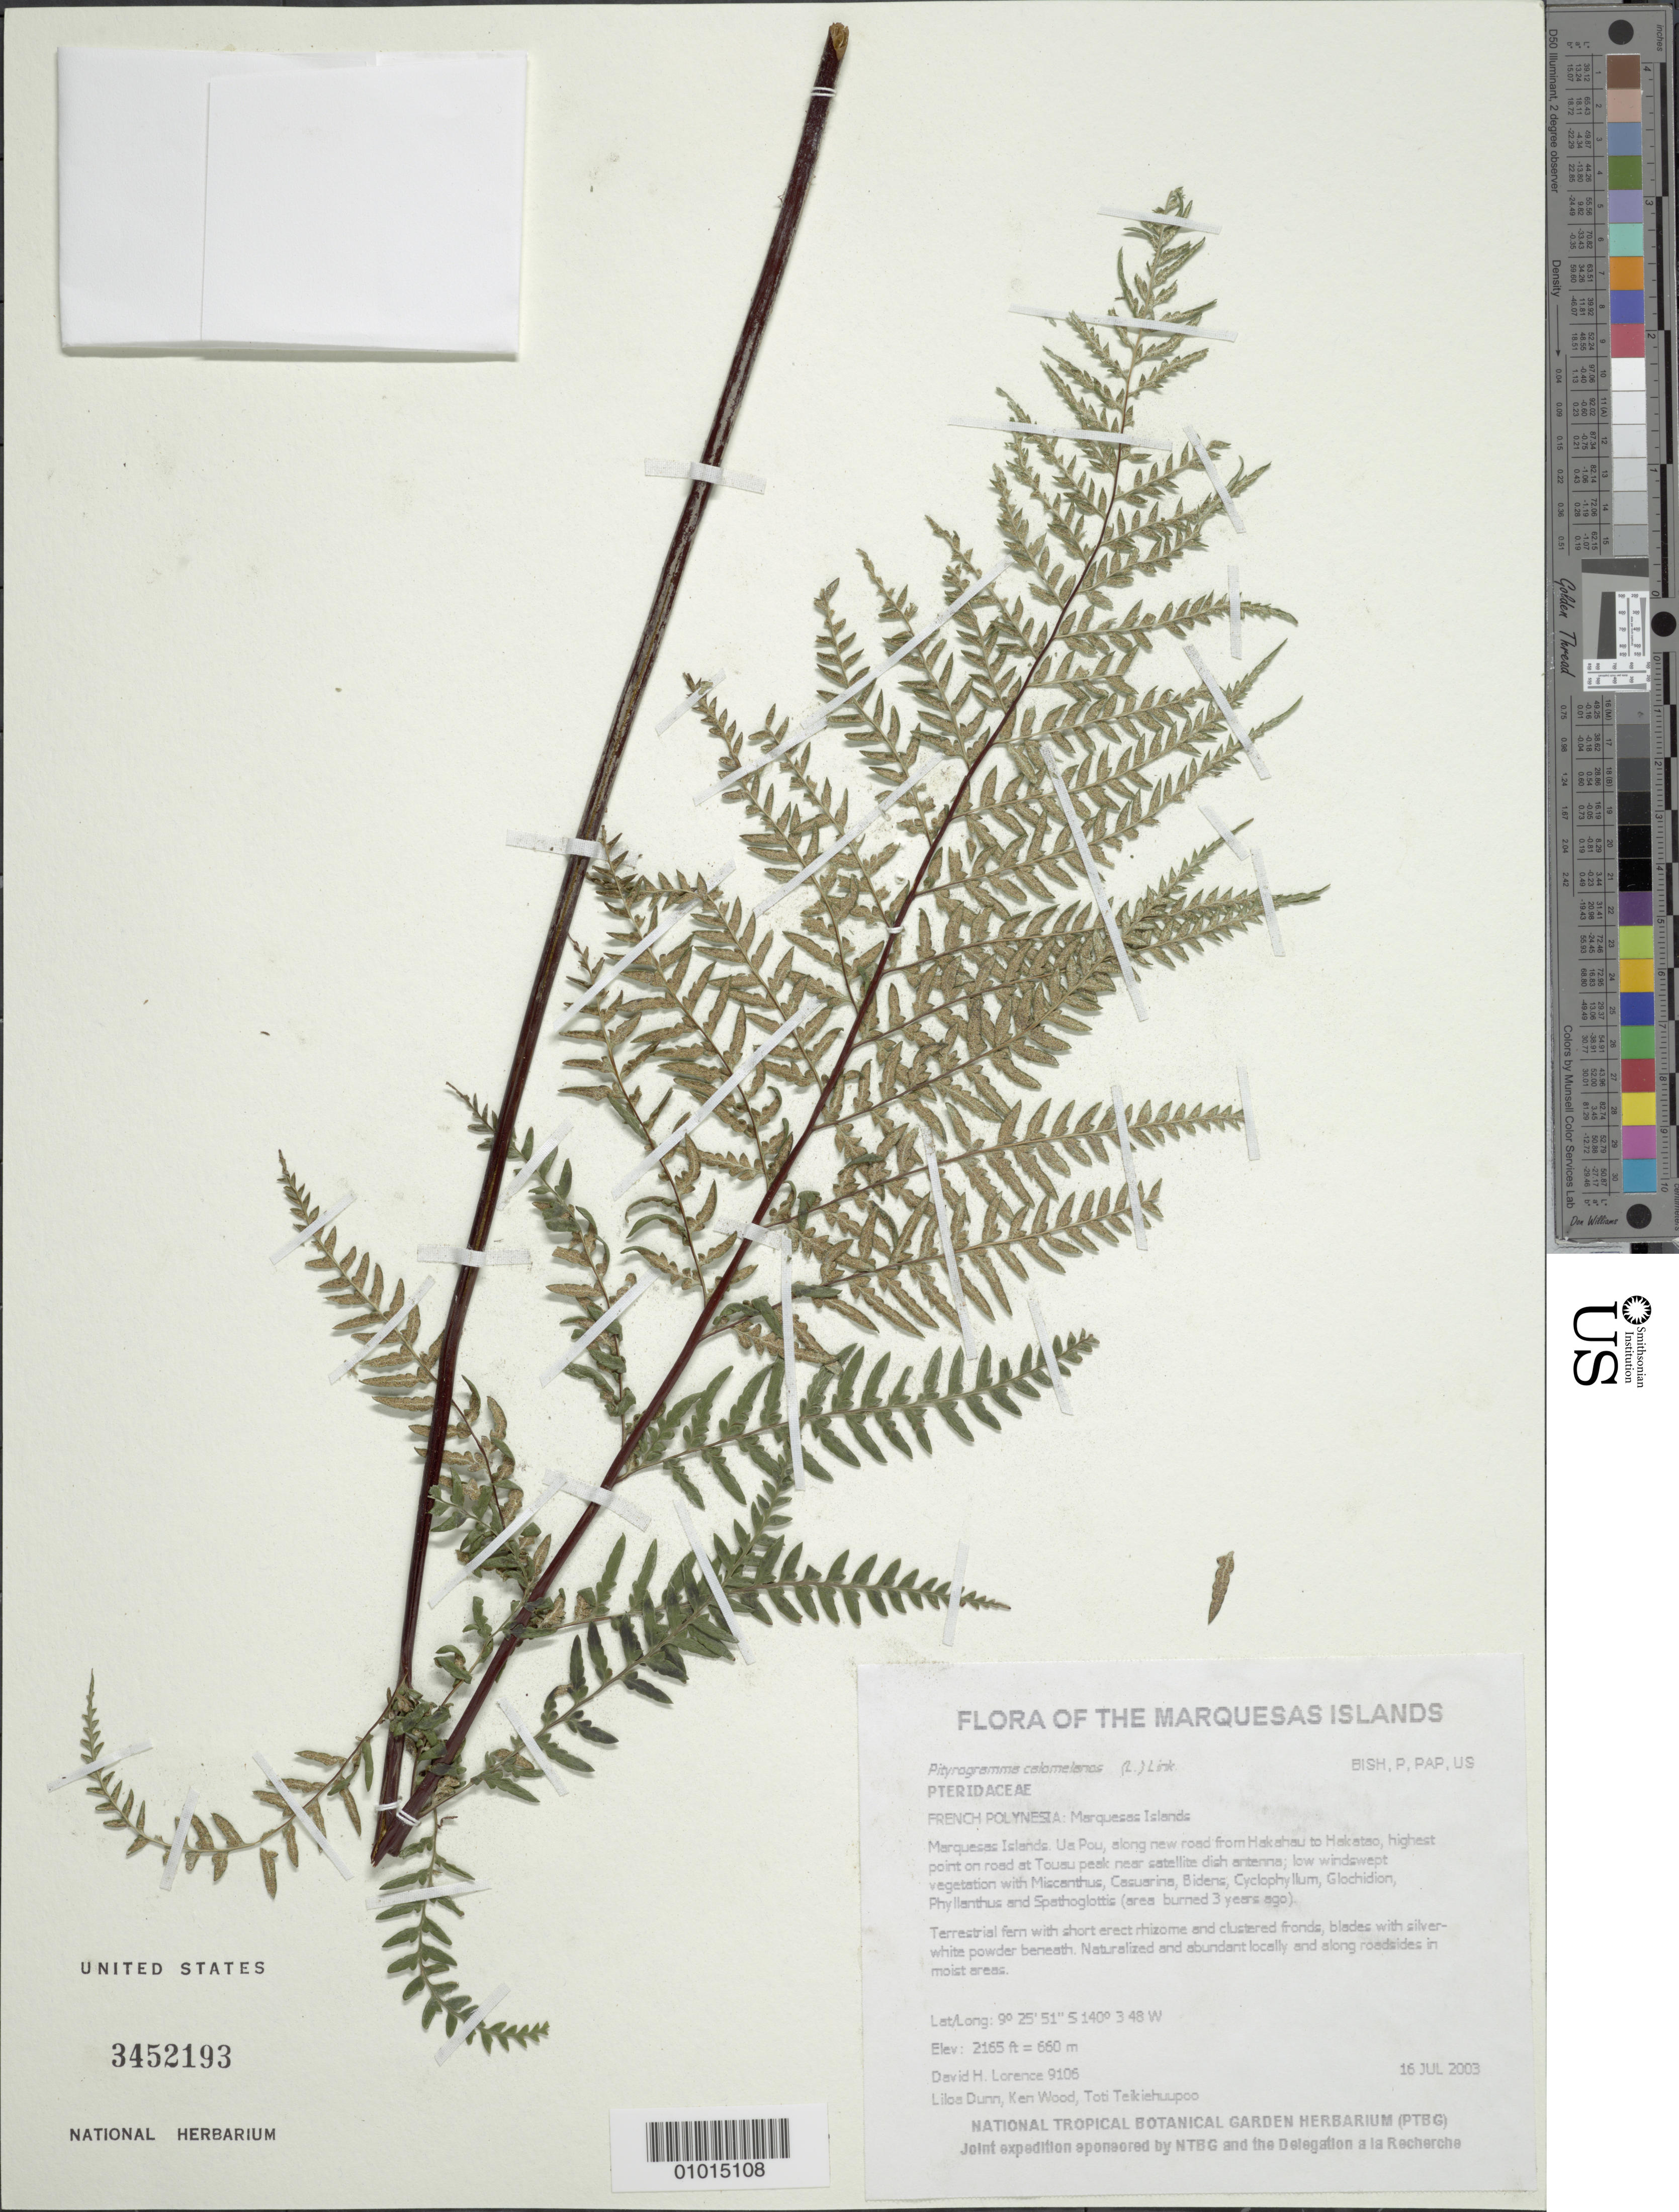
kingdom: Plantae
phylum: Tracheophyta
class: Polypodiopsida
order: Polypodiales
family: Pteridaceae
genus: Pityrogramma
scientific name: Pityrogramma calomelanos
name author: (L.) Link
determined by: Wood, Kenneth R.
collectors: D. Lorence, L. Dunn, K. R. Wood & T. Teikiehuupoo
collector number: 9106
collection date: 2003-07-16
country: French Polynesia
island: Ua Pou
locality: Along new road from Hakahau to Hakatao, highest point on road at Touau peak near satellite dish antenna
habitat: Low windswept vegetation. Naturalized and abundant locally and along roadsides in moist areas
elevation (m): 660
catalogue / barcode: US 3452193